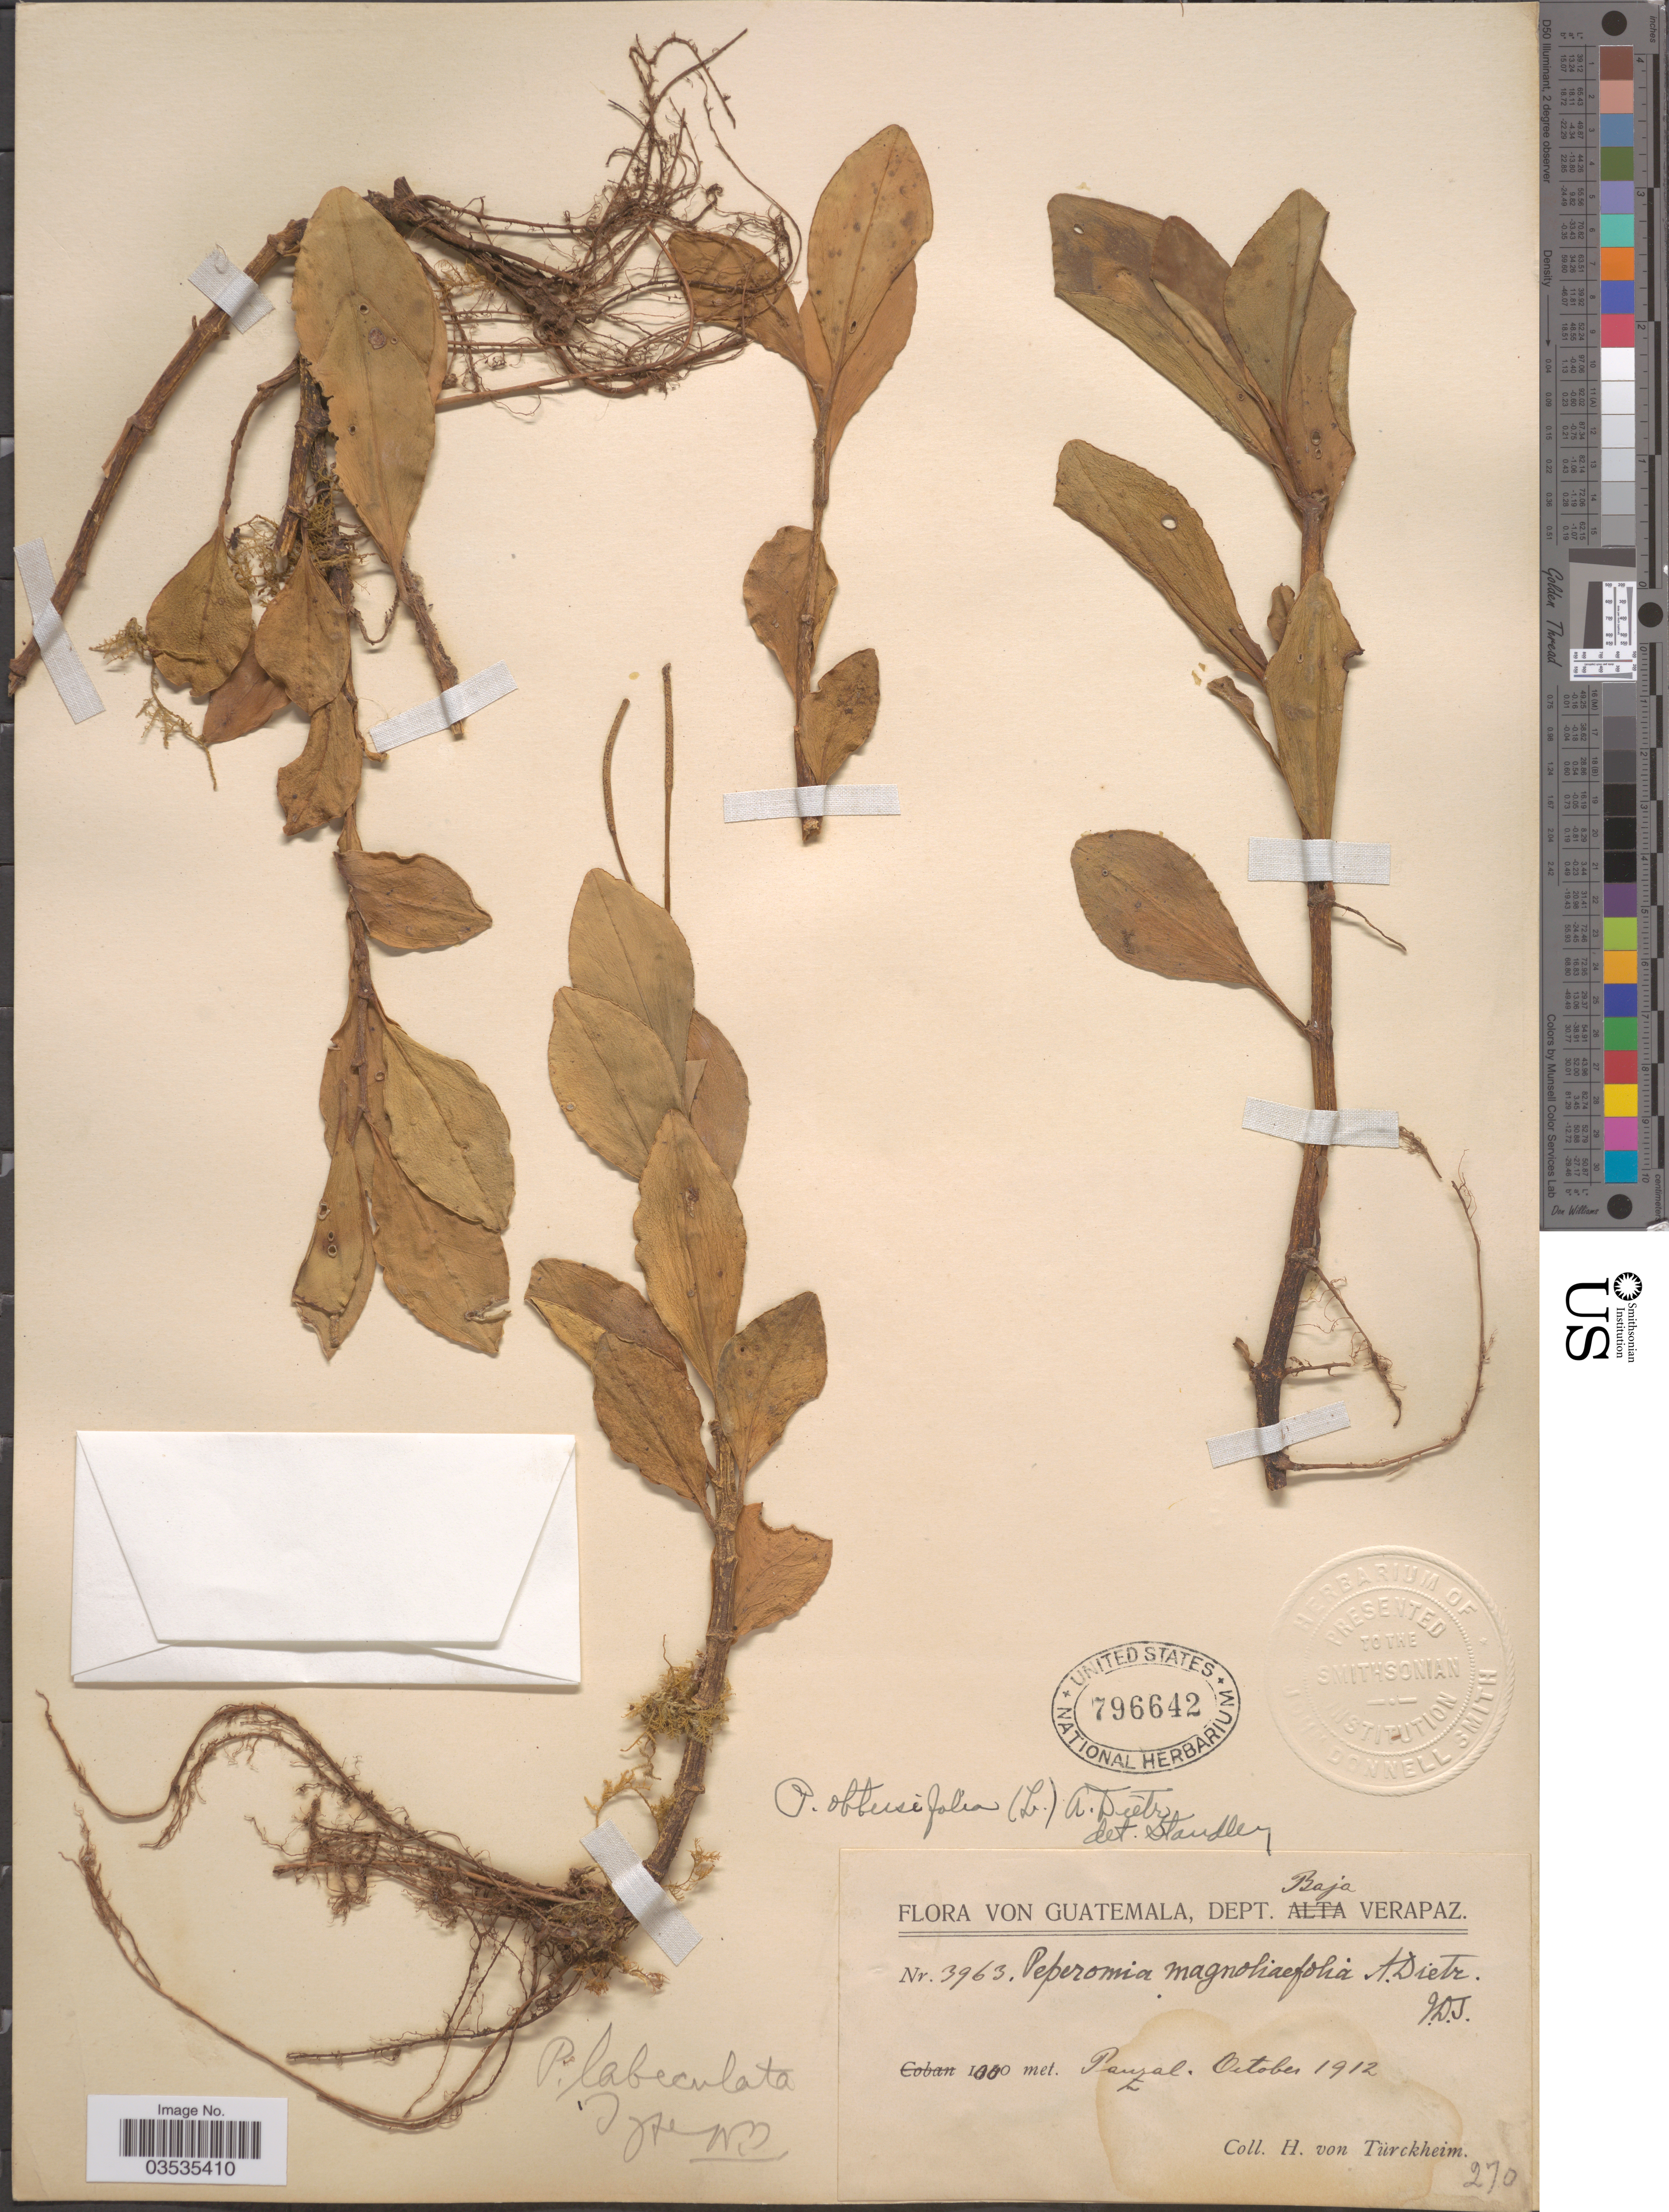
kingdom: Plantae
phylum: Tracheophyta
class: Magnoliopsida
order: Piperales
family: Piperaceae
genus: Peperomia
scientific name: Peperomia obtusifolia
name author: (L.) A. Dietr.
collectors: H. von Türckheim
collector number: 3963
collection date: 1912-10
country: Guatemala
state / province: Baja Verapaz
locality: Pauzal.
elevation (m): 1000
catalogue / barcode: US 796642